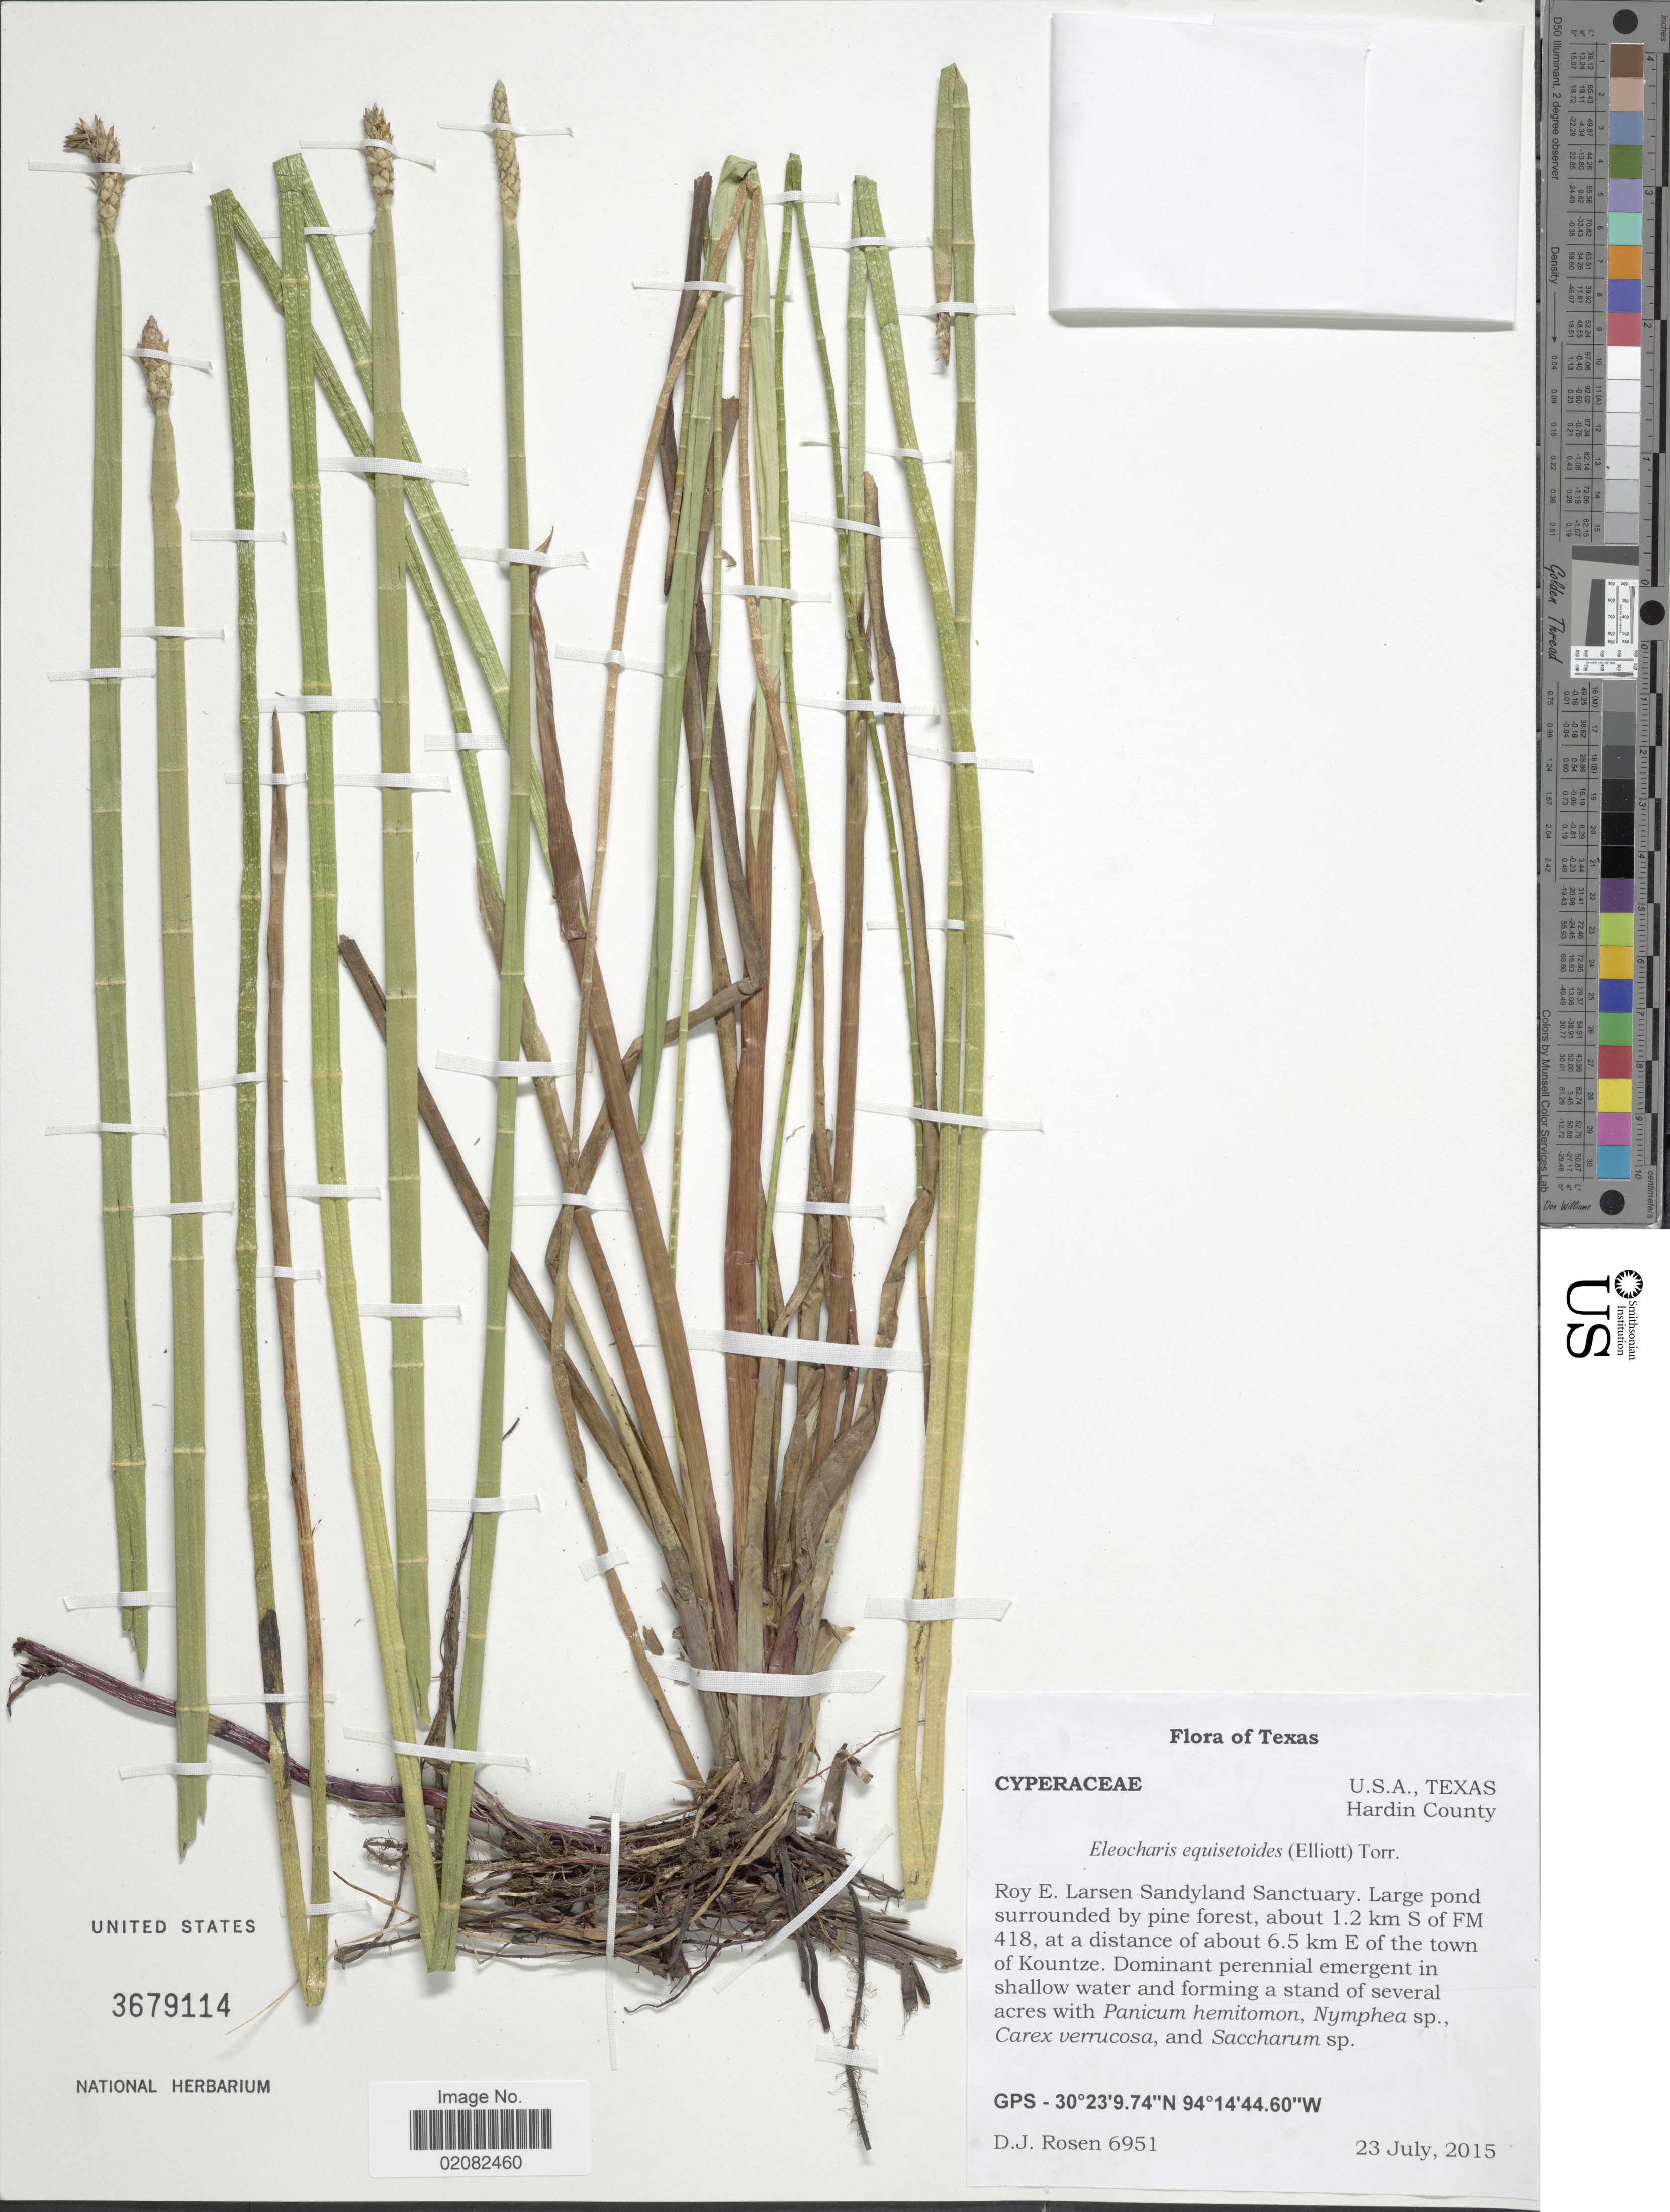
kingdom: Plantae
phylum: Tracheophyta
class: Liliopsida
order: Poales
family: Cyperaceae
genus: Eleocharis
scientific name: Eleocharis equisetoides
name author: (Elliott) Torr.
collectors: D. J. Rosen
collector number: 6951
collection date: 2015-07-23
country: United States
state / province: Texas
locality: U.S.A., Hardin County, Roy E. Larsen Sandyland Sanctuary, about 1.2 km S of FM 418, at a distance of about 6.5 km E of the town of Kountze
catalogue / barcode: US 3679114